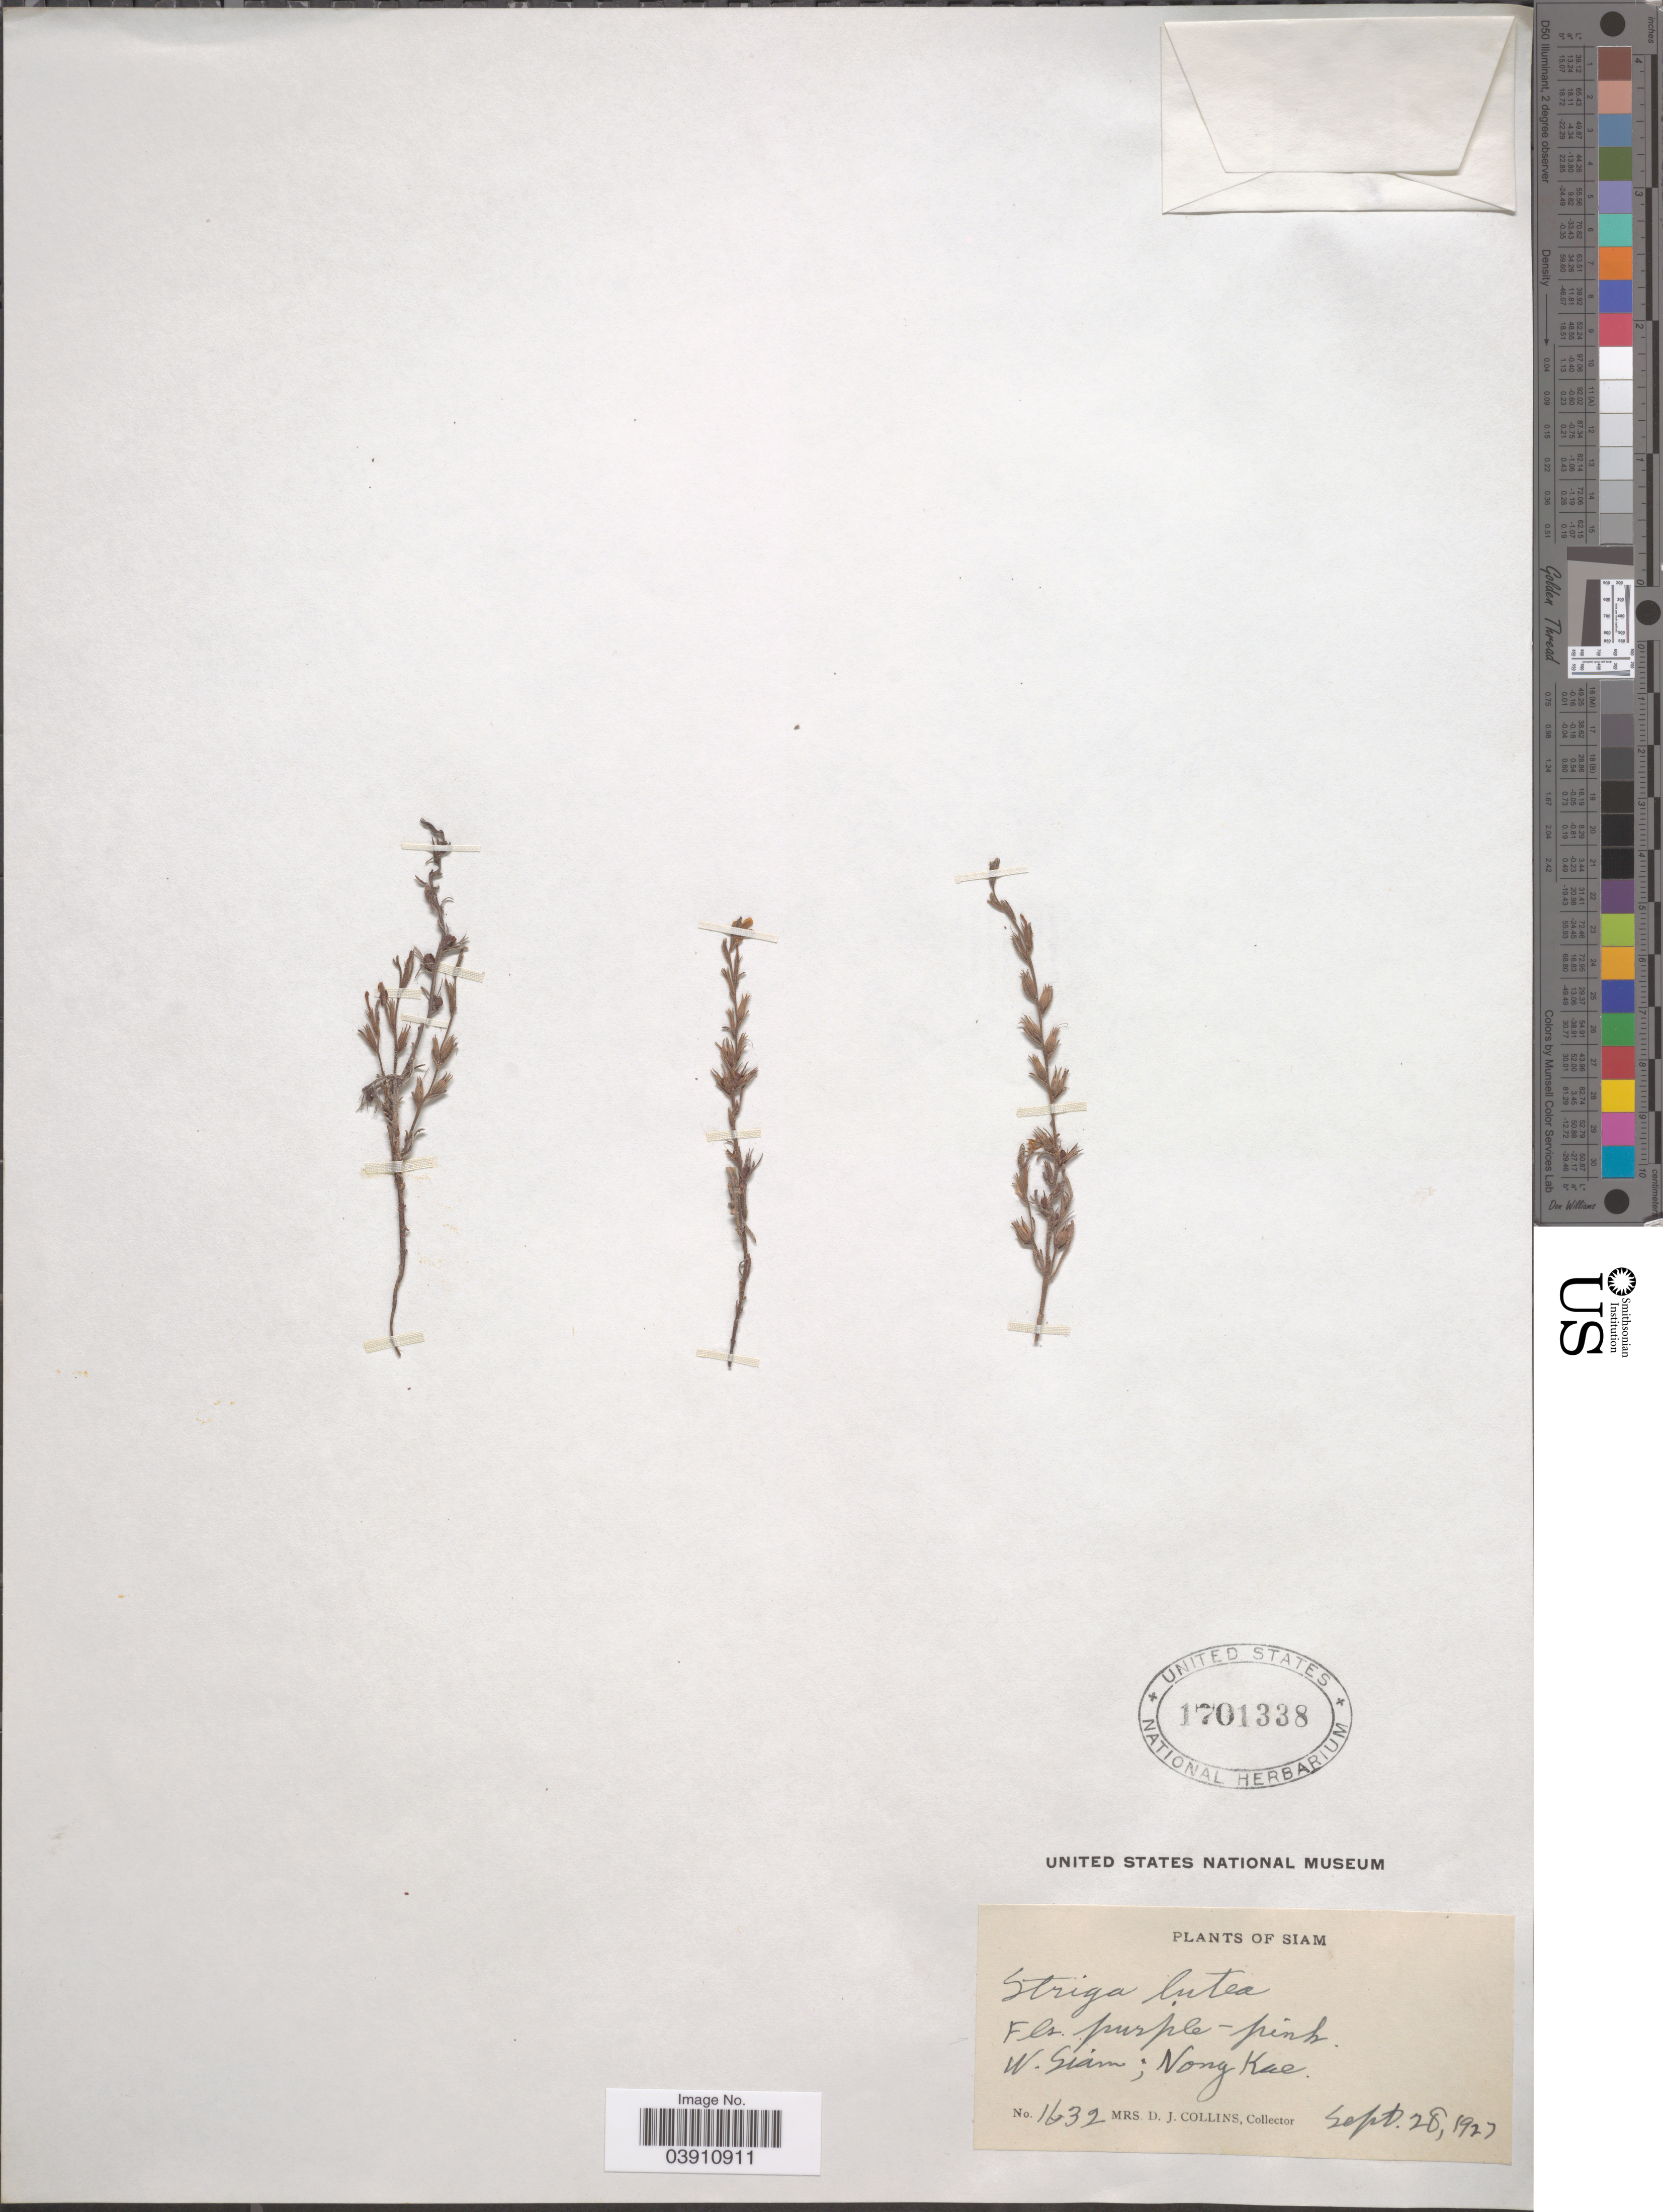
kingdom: Plantae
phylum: Tracheophyta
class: Magnoliopsida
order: Lamiales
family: Orobanchaceae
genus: Striga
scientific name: Striga lutea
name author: Lour.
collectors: Mrs. D. J. Collins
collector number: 1632*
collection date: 1927-09-28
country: Thailand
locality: Siam. W. Siam; Nong Kae.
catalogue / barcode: US 1701338